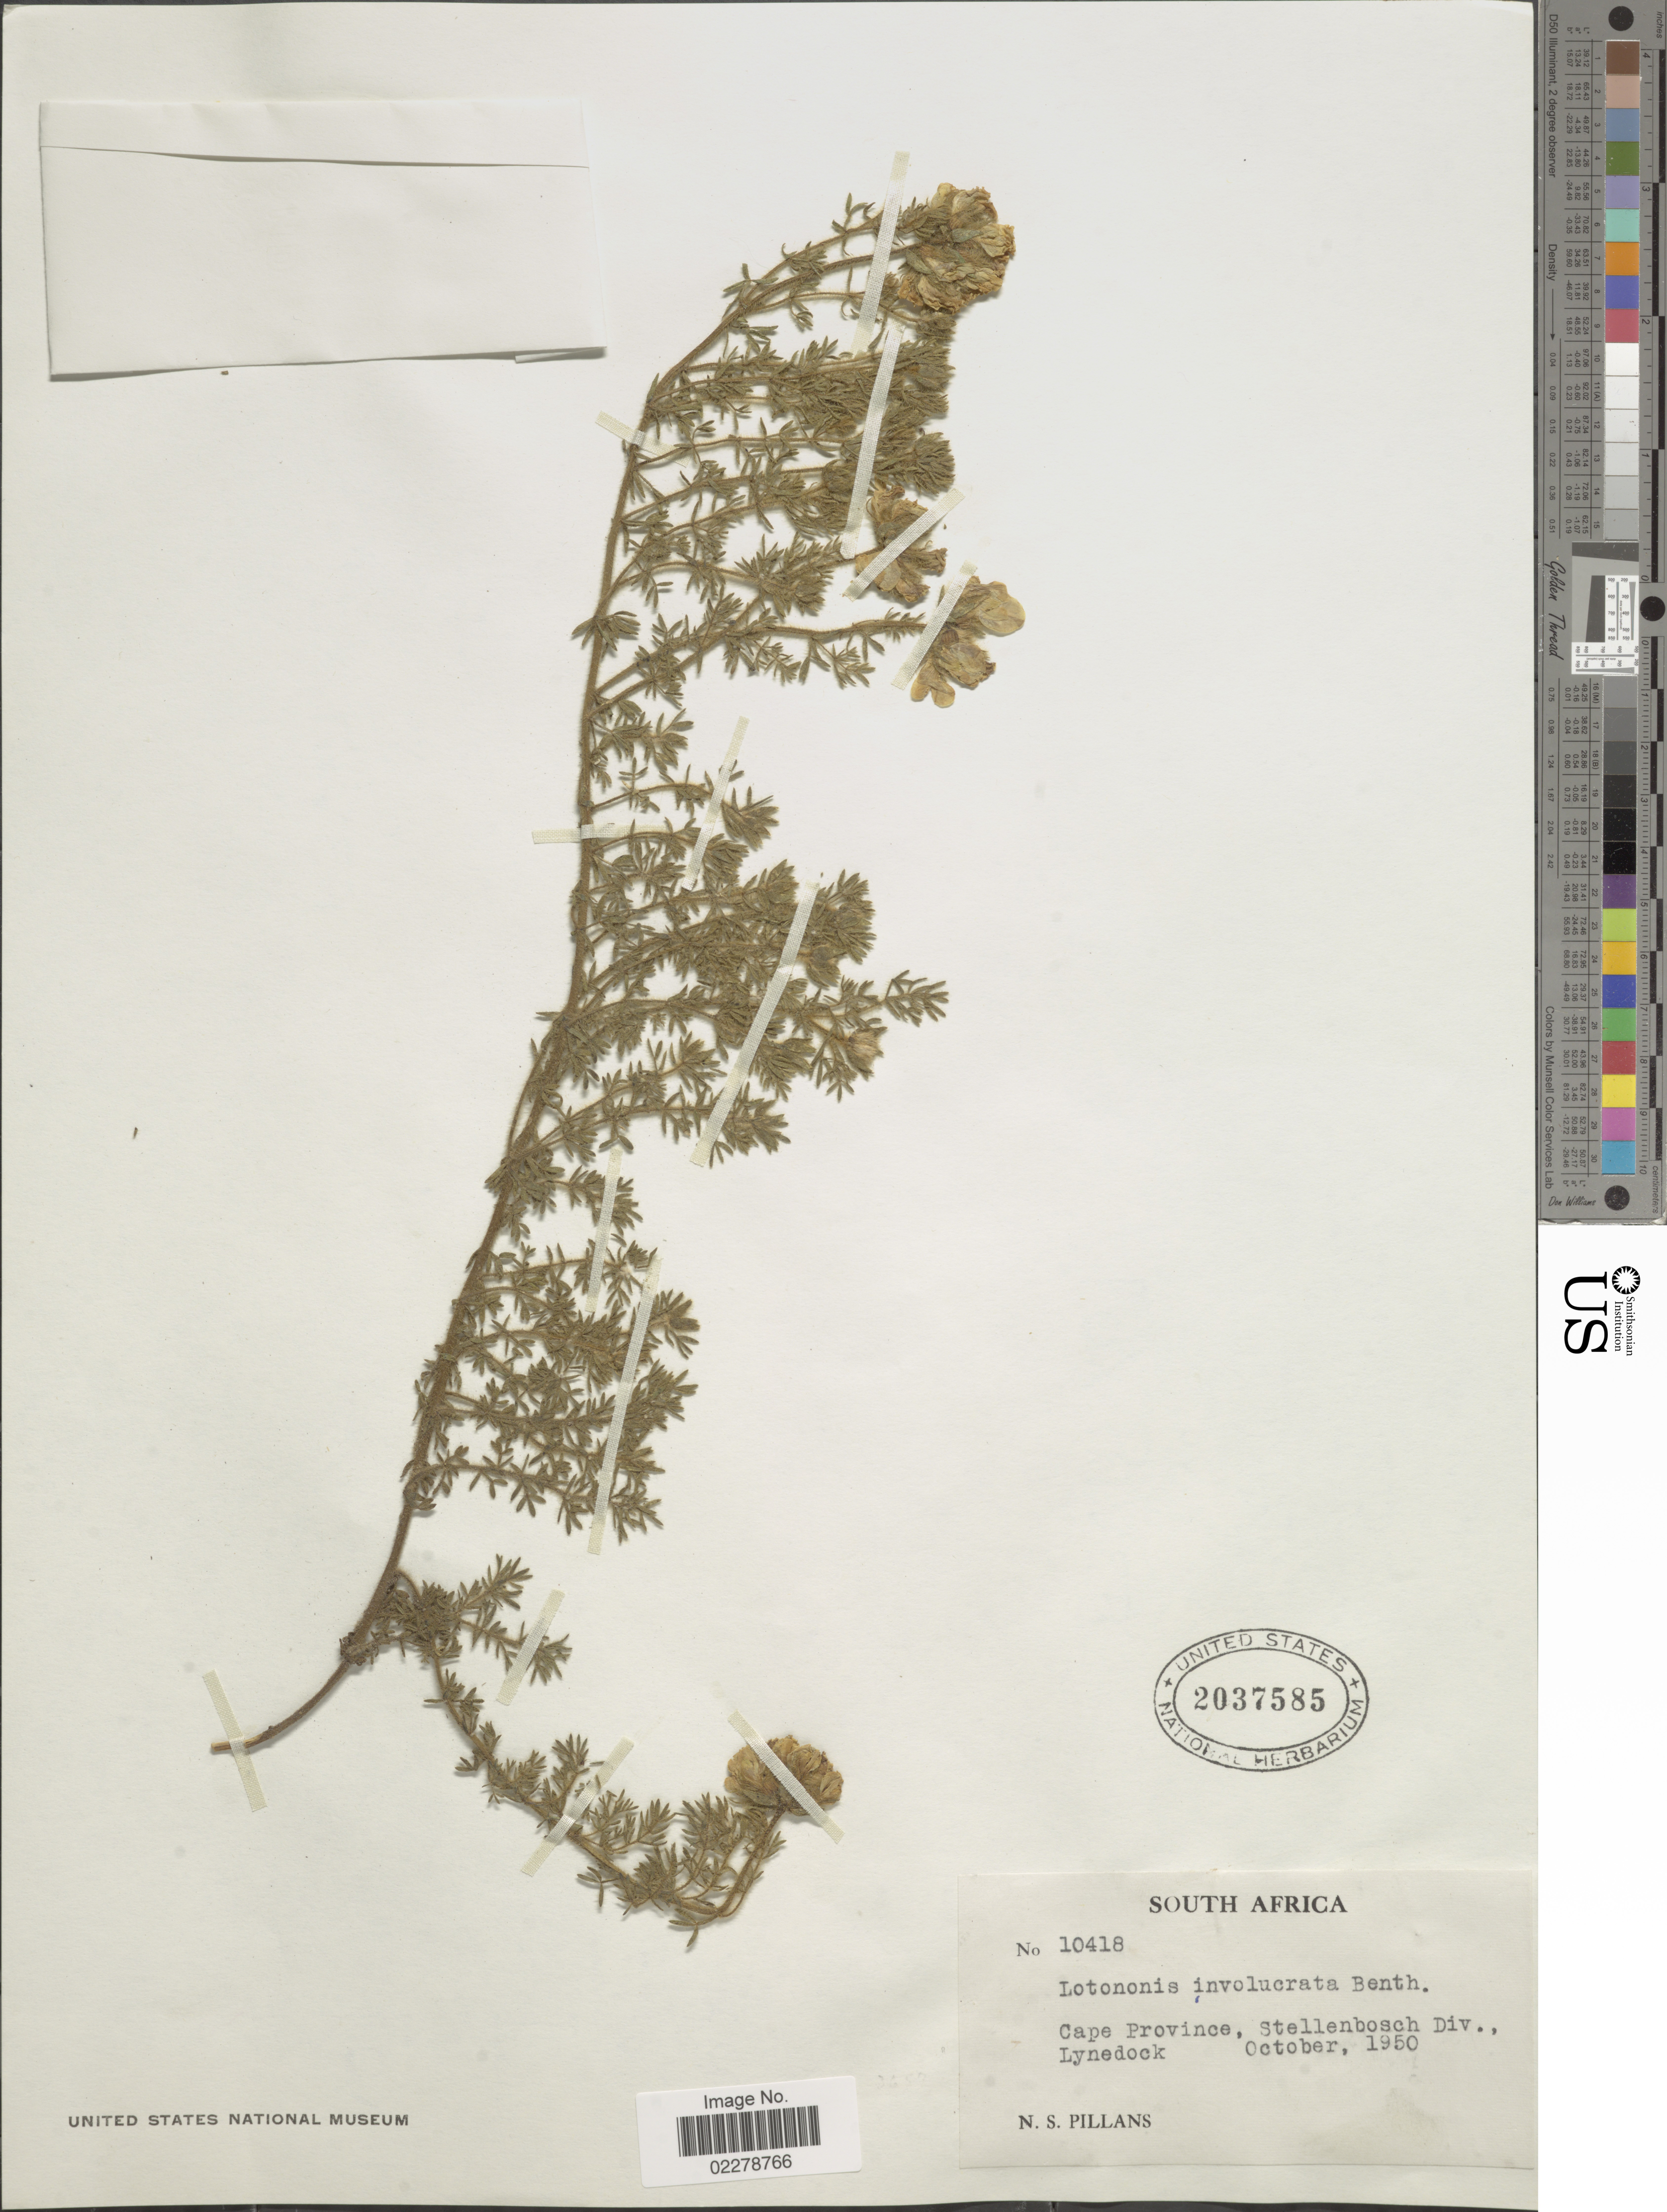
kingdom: Plantae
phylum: Tracheophyta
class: Magnoliopsida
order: Fabales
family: Fabaceae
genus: Lotononis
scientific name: Lotononis involucrata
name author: (P.J. Bergius) Benth.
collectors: N. S. Pillans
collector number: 10418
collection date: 1950-10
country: South Africa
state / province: Western Cape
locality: Stellenbosch Div., Lynedock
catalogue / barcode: US 2037585